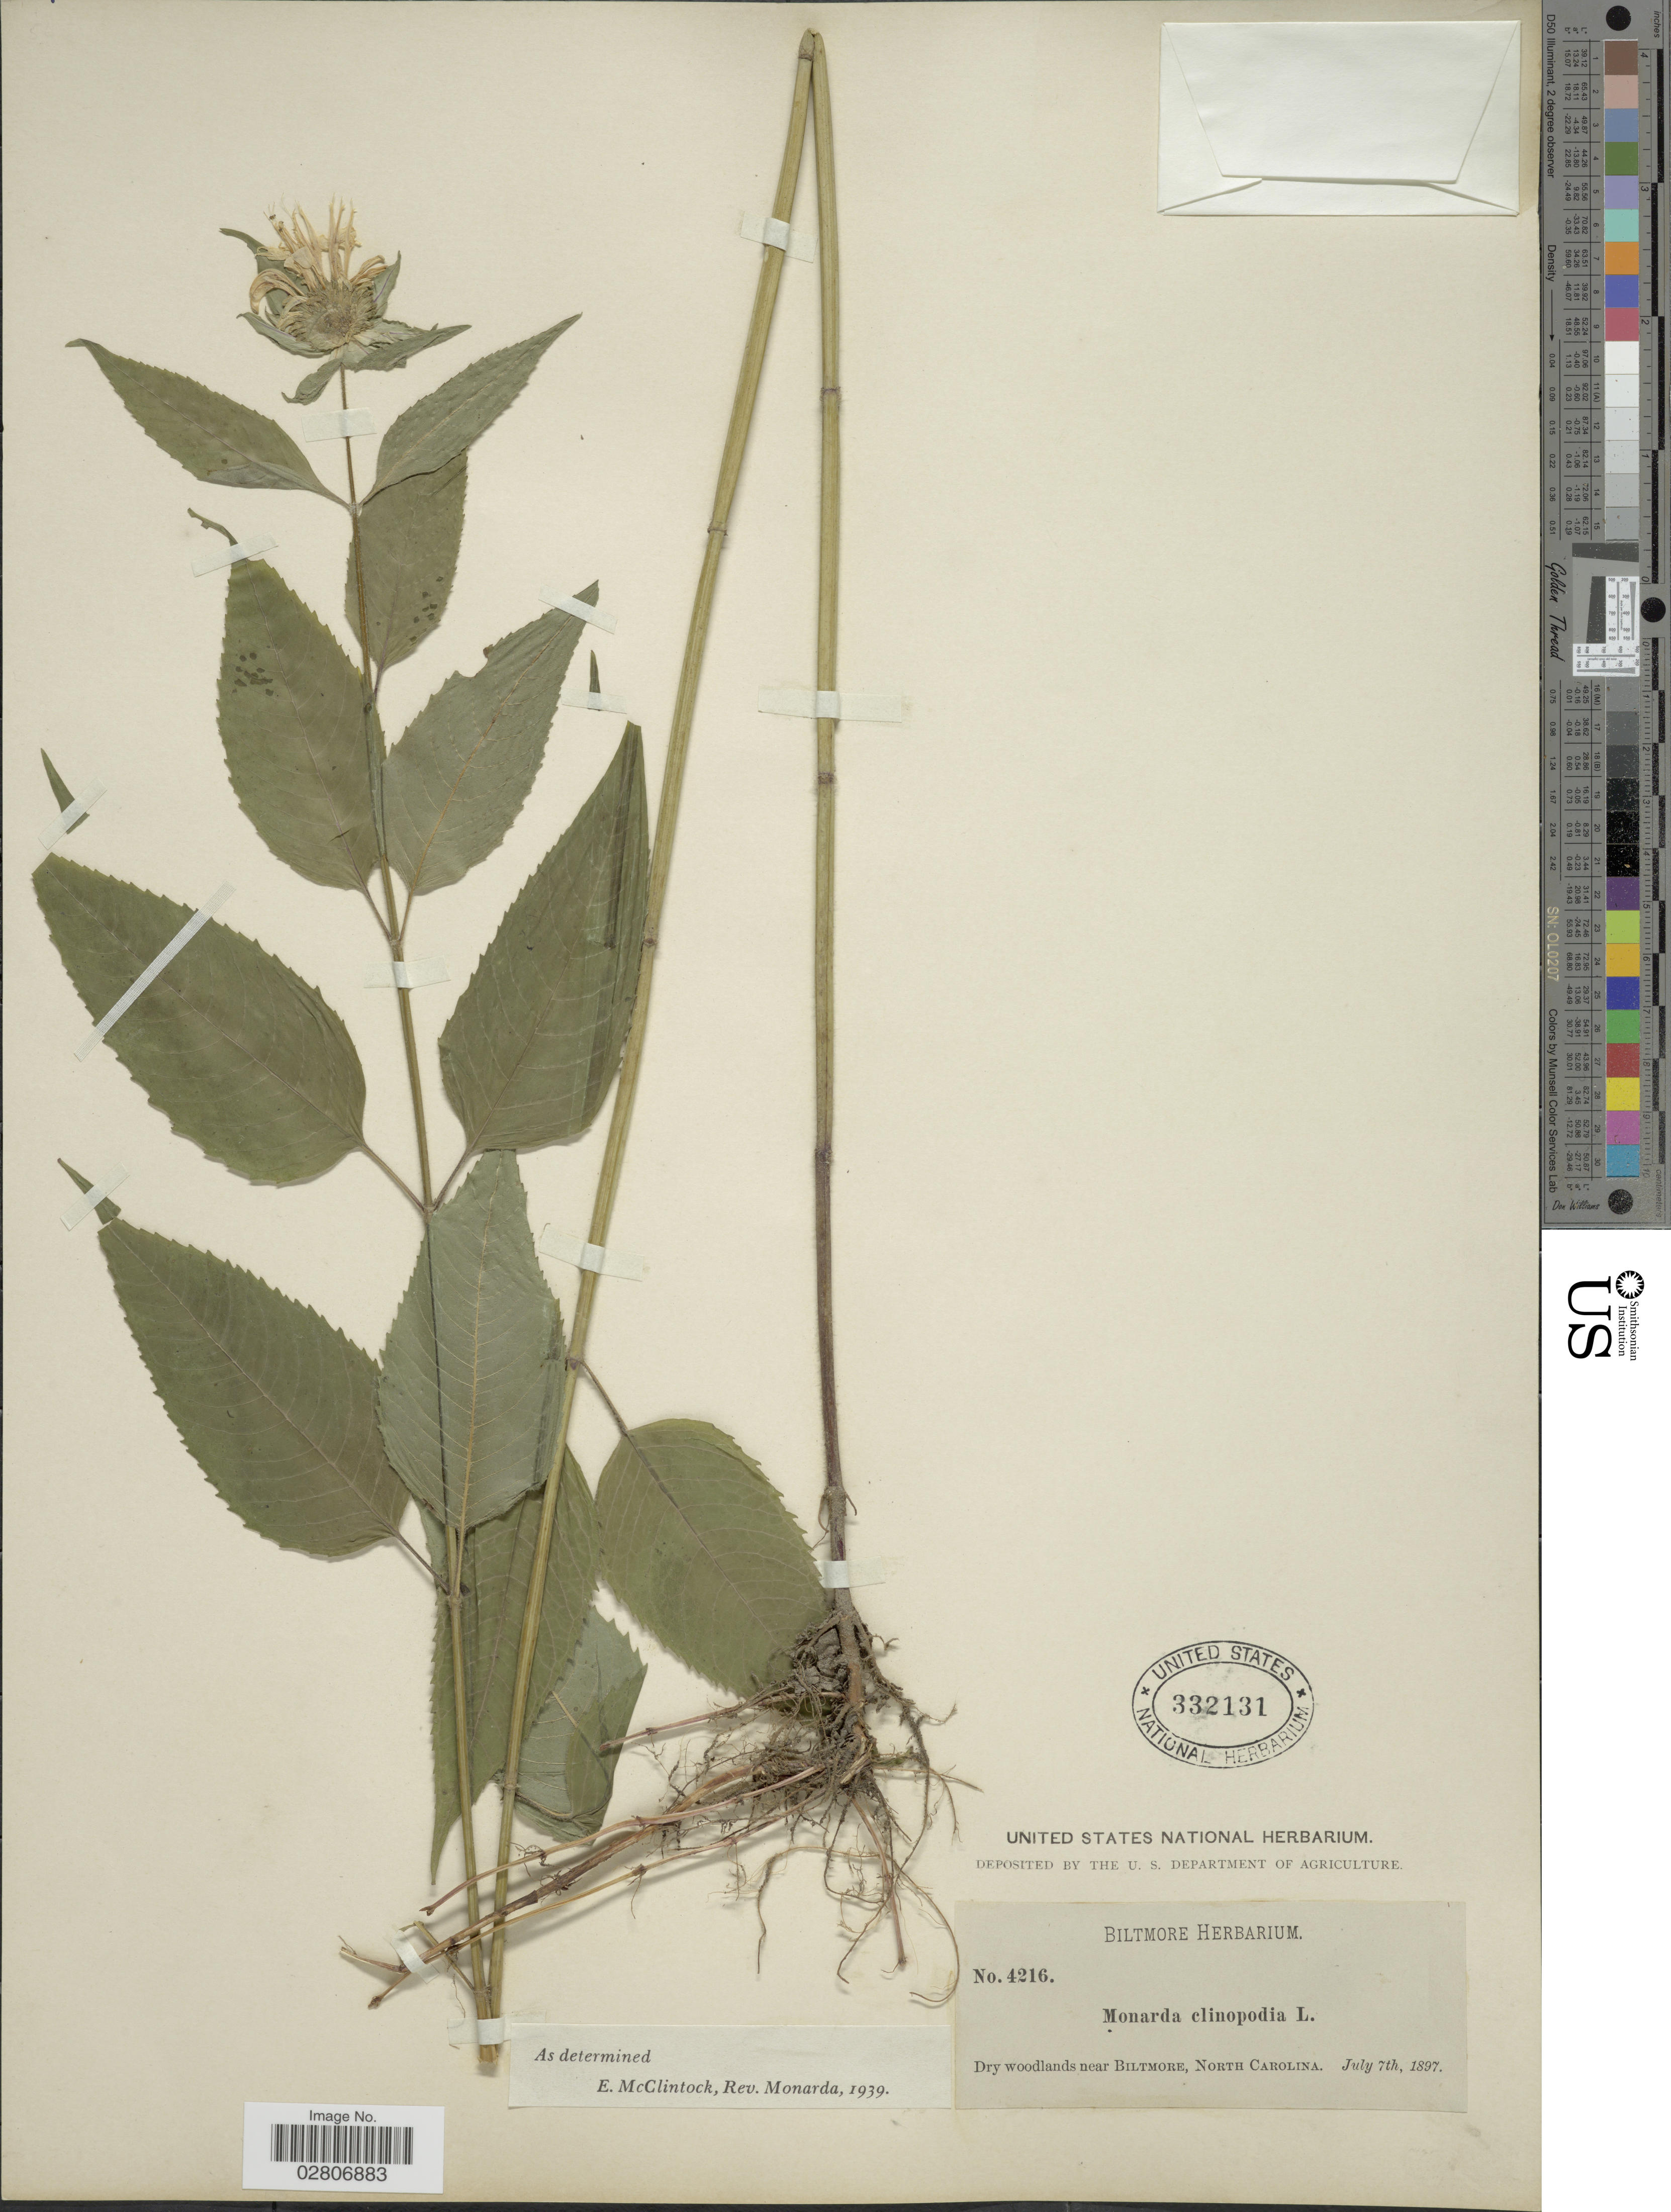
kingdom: Plantae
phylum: Tracheophyta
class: Magnoliopsida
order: Lamiales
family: Lamiaceae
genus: Monarda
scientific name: Monarda clinopodia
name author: L.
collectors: ex herb. Biltmore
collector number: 4216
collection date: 1897-07-07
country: United States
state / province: North Carolina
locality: Dry woodlands near Biltmore.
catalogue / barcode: US 332131